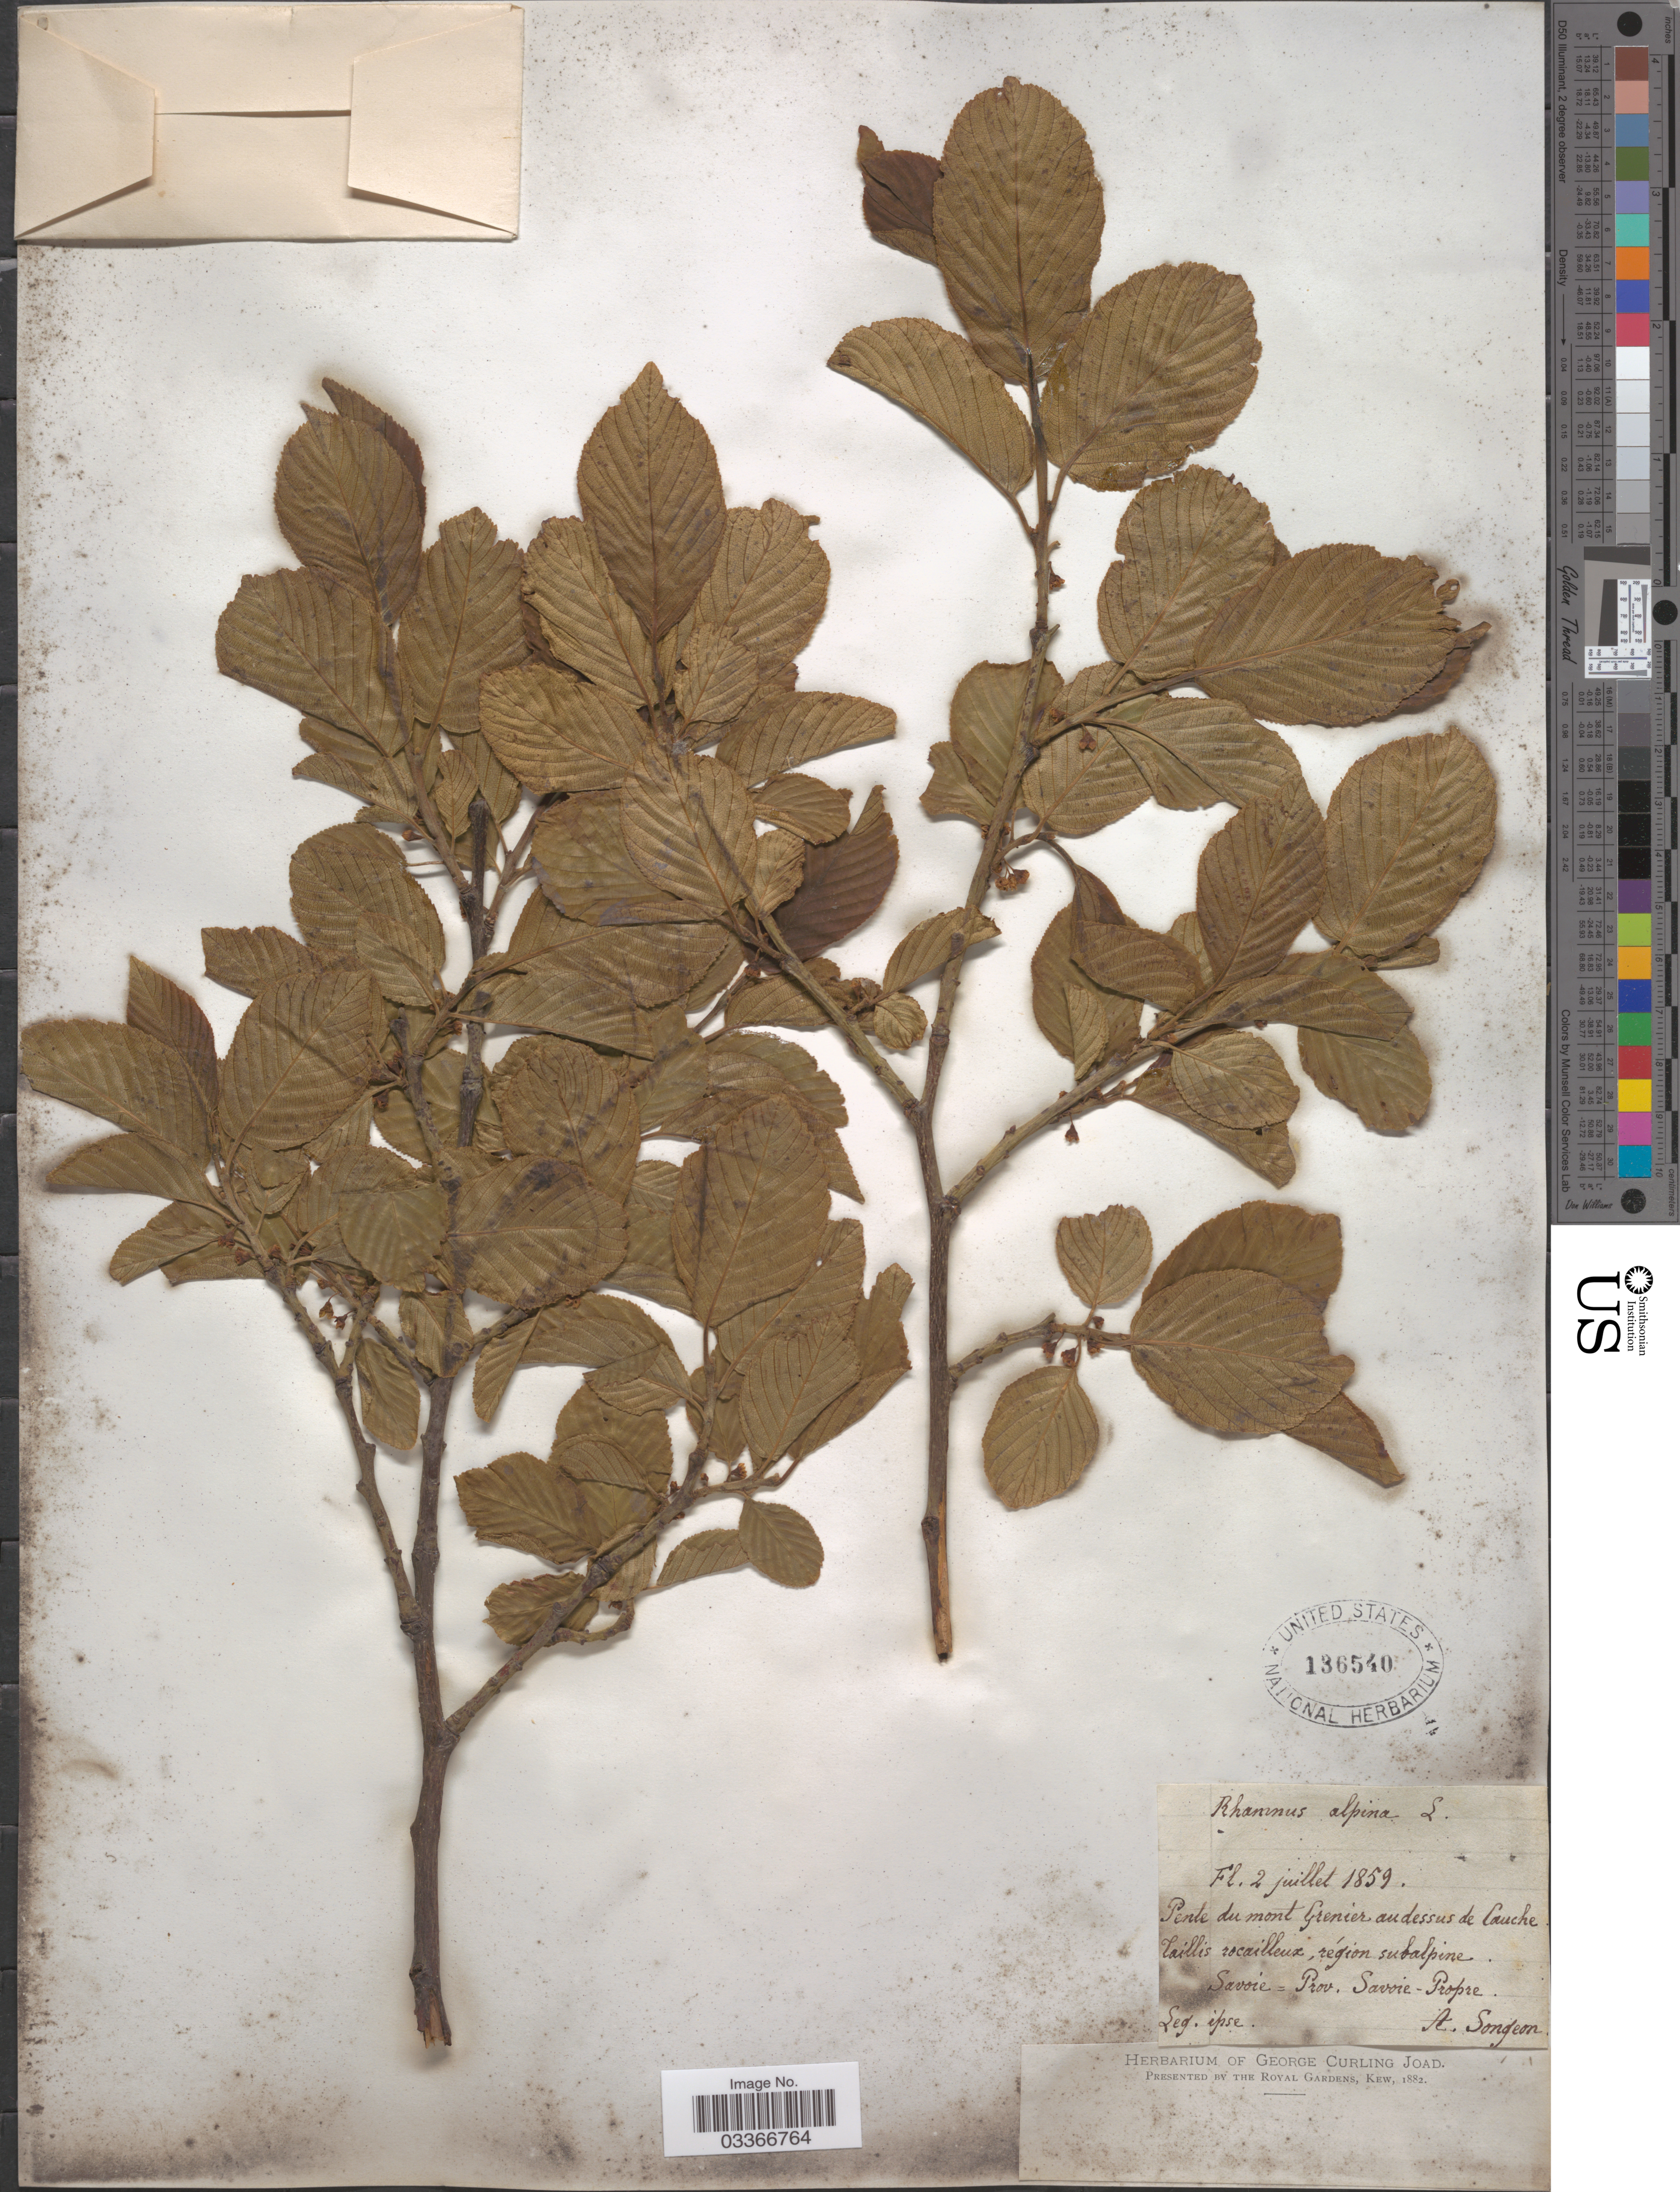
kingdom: Plantae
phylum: Tracheophyta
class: Magnoliopsida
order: Rosales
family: Rhamnaceae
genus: Rhamnus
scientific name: Rhamnus alpina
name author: L.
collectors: A. Songeon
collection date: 1859-07-02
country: France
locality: Pente du mont Grenier au dessus de Lauche. Taillis rocailleux, région subalpine. Savoie = Prov. Savoie - Propre.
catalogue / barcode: US 136540